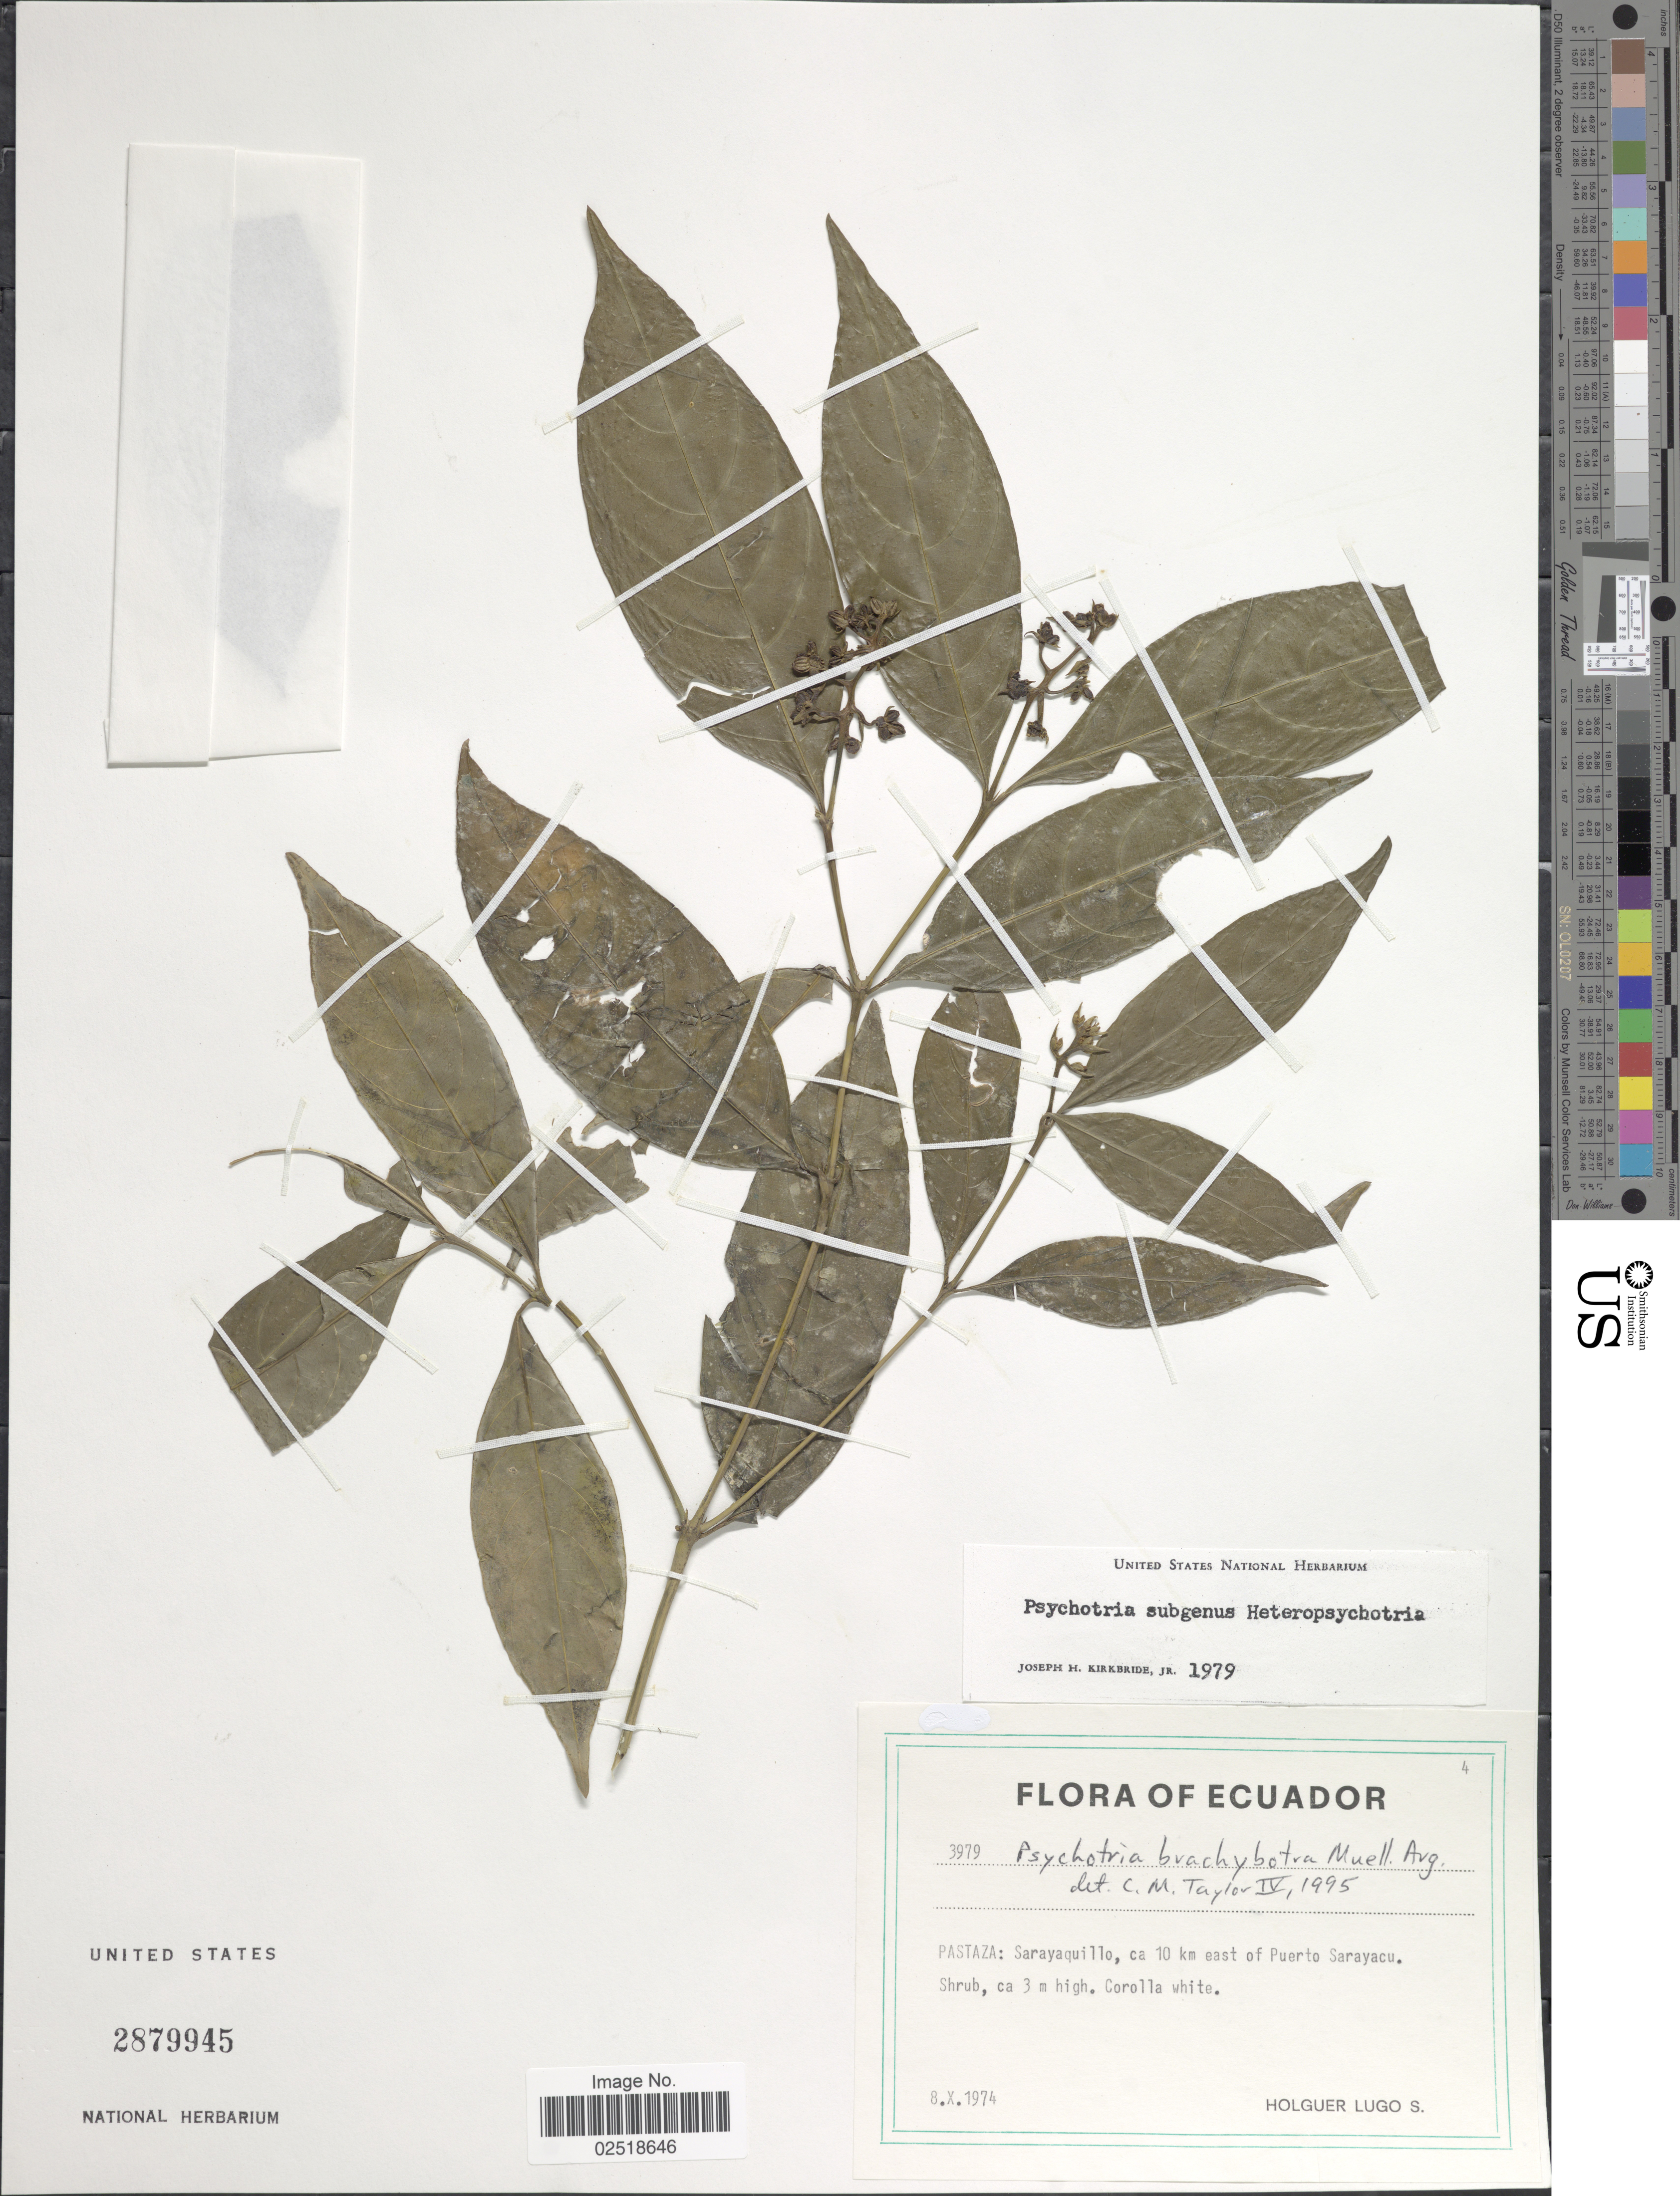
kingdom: Plantae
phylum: Tracheophyta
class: Magnoliopsida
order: Gentianales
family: Rubiaceae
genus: Psychotria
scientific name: Psychotria brachybotrya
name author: Müll. Arg.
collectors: H. Lugo S.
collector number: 3979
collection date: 1974-10-08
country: Ecuador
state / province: Pastaza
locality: Sarayaquilo, ca 10 km east of Puerto Sarayacu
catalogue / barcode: US 2879945